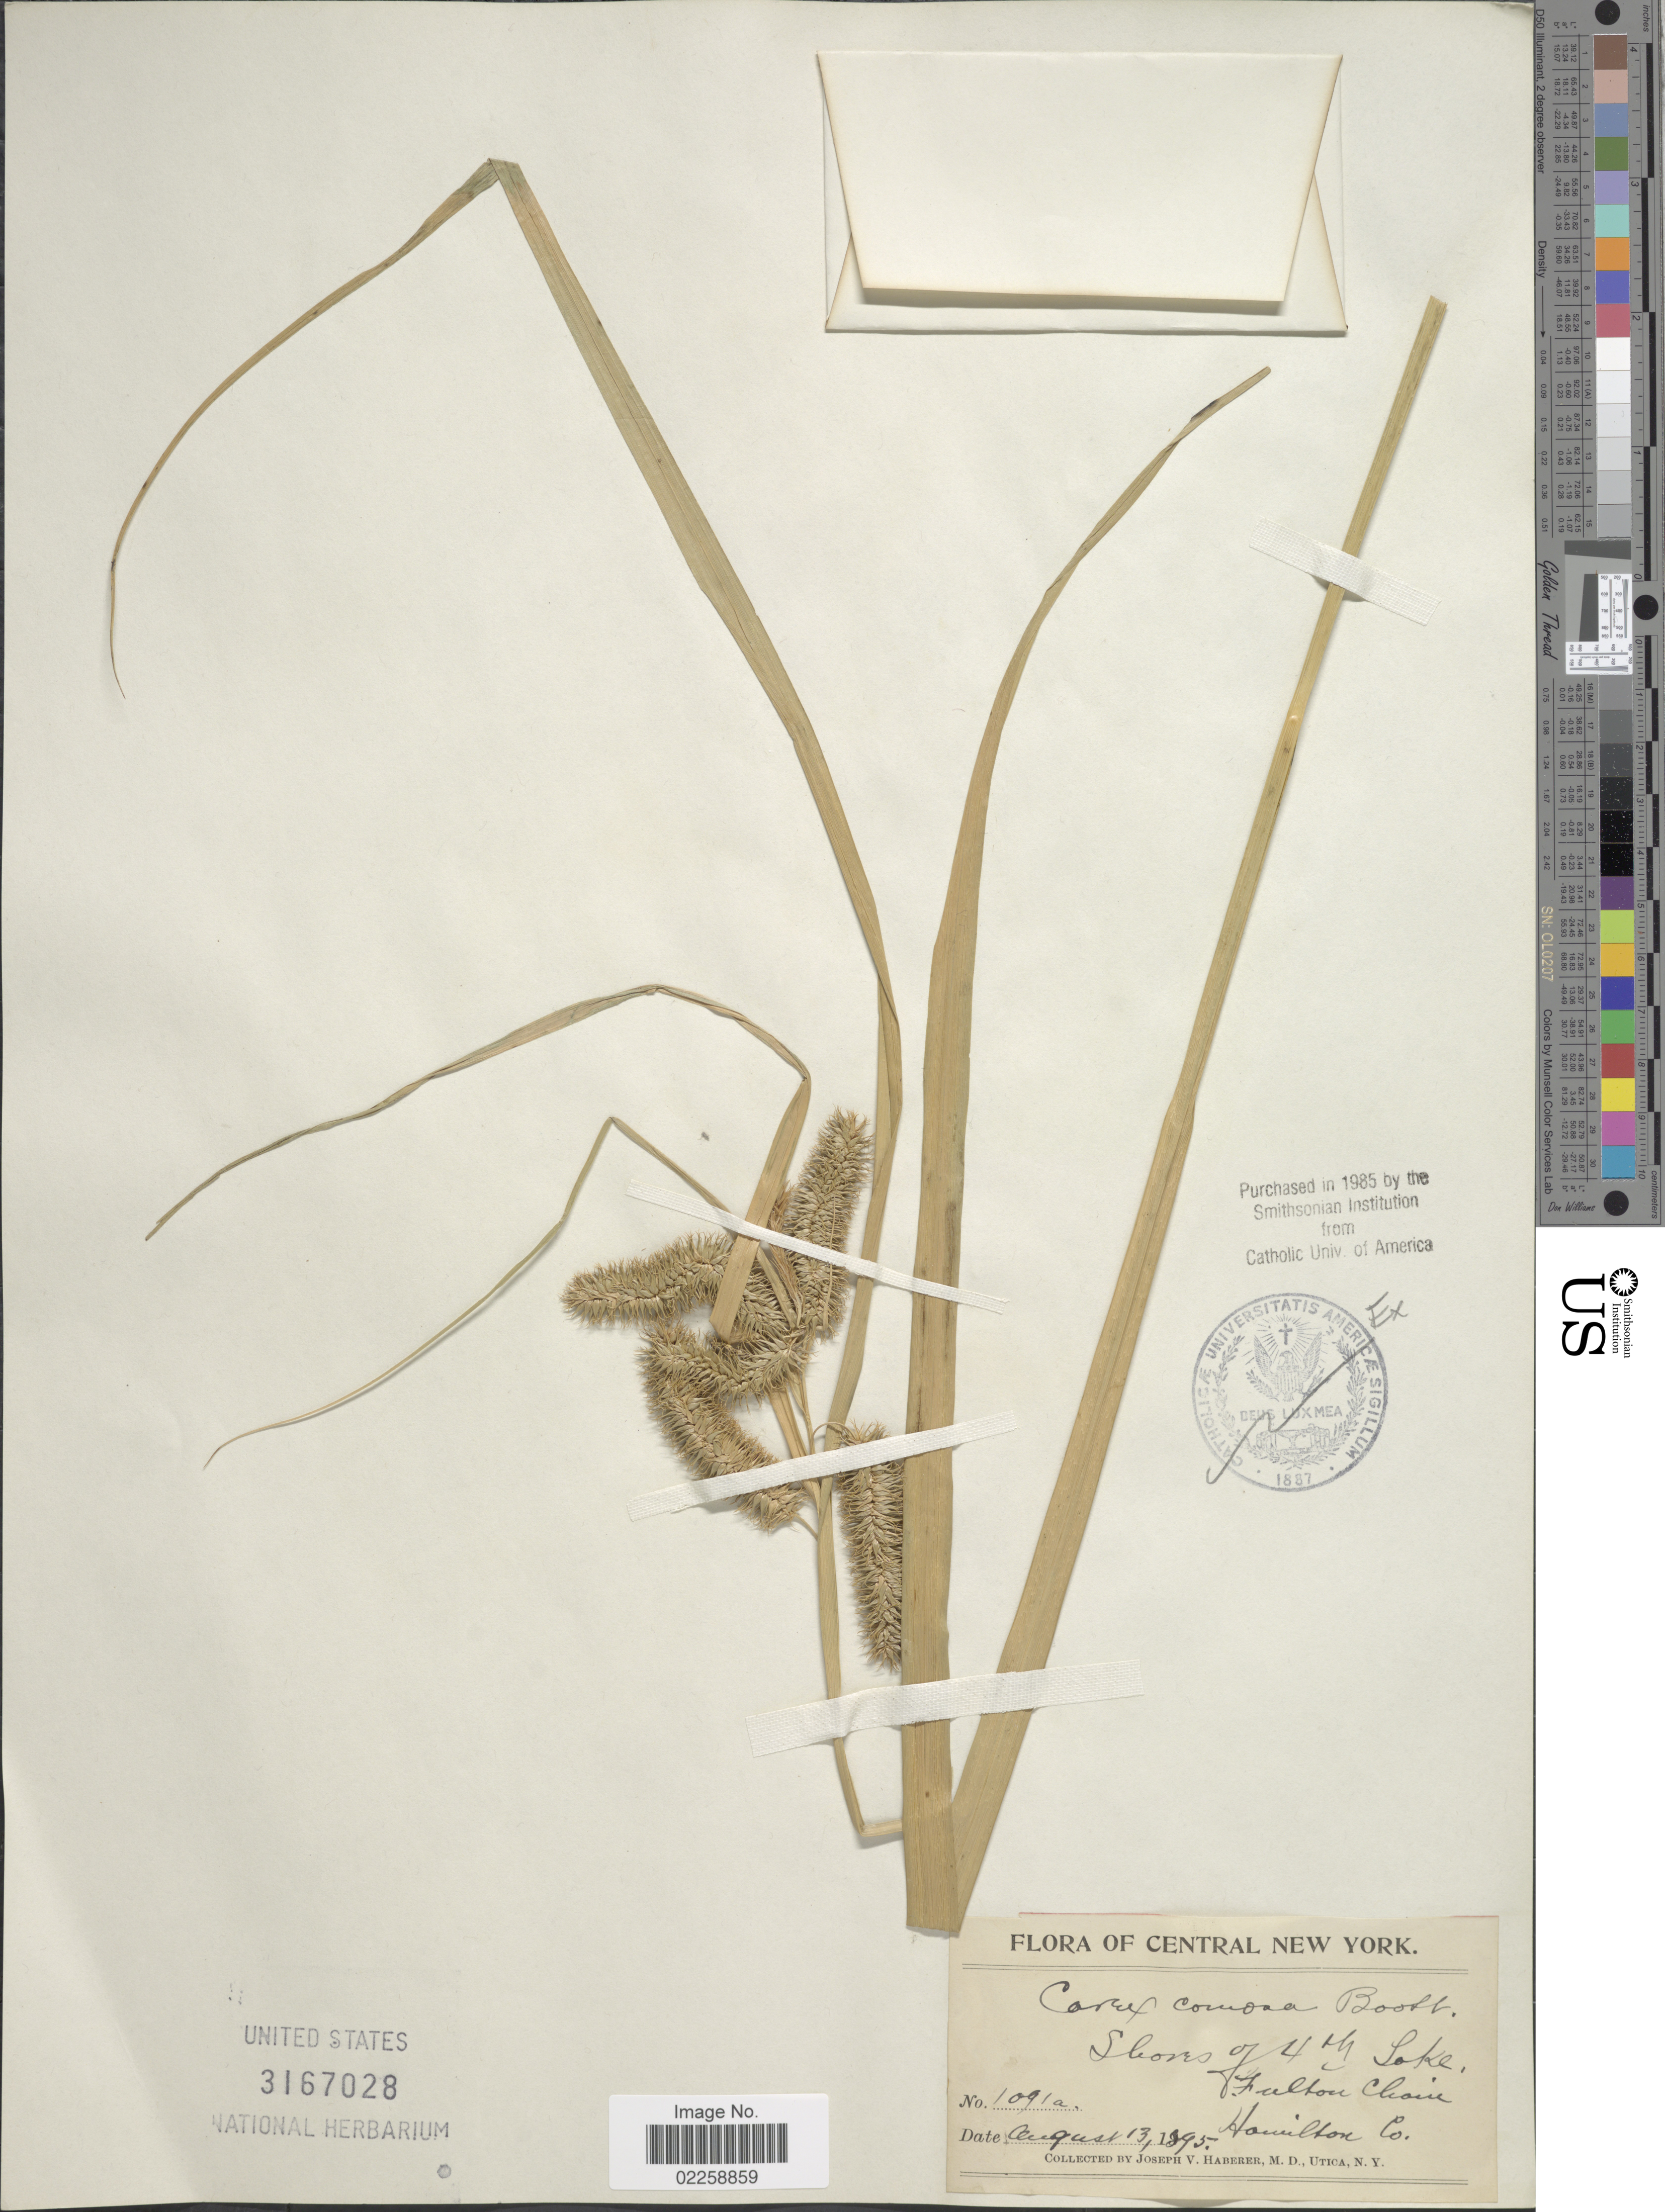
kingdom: Plantae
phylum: Tracheophyta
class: Liliopsida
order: Poales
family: Cyperaceae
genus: Carex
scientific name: Carex comosa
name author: Boott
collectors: J. V. Haberer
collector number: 1091a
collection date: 1895-08-13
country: United States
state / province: New York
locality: Central New York, Shores of 4th Lake, Fulton Chain, Hamilton Co.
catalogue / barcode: US 3167028